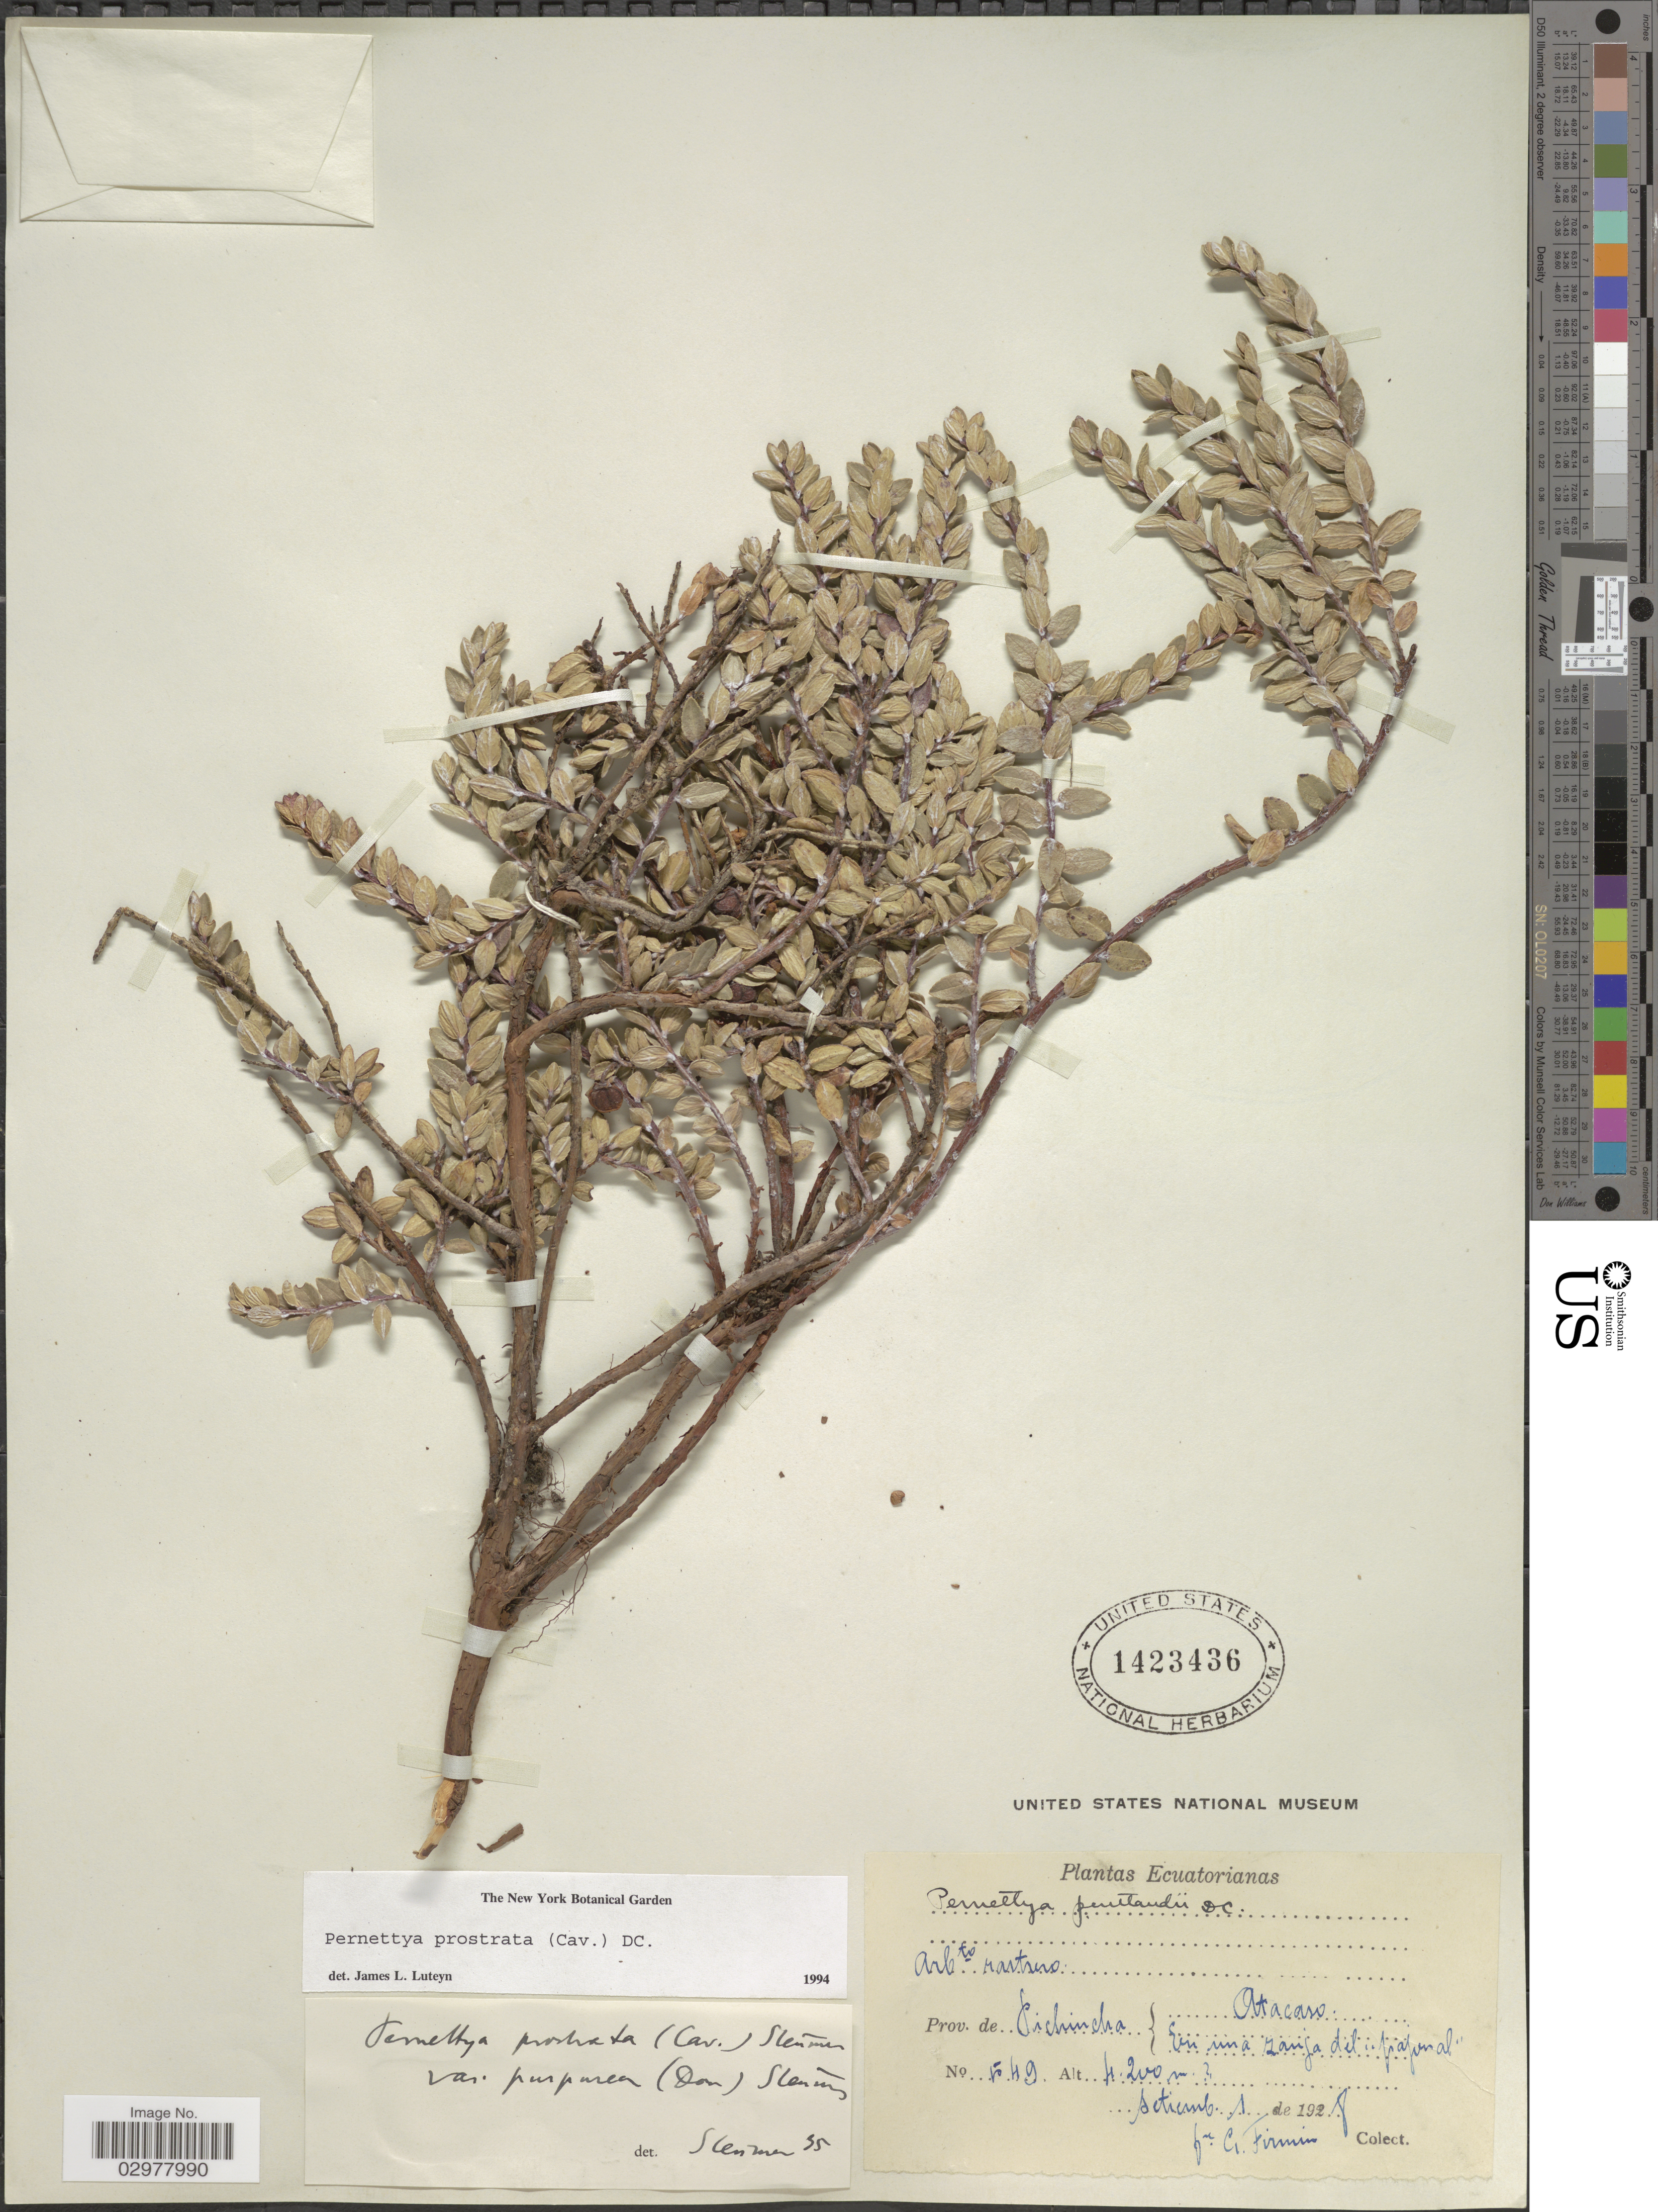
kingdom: Plantae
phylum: Tracheophyta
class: Magnoliopsida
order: Ericales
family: Ericaceae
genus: Pernettya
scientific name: Pernettya prostrata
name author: (Cav.) DC.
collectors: F. Firmin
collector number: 549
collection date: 1928-09-01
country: Ecuador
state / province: Pichincha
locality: Atacaro. En una zanja del pajonal.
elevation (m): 4200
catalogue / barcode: US 1423436